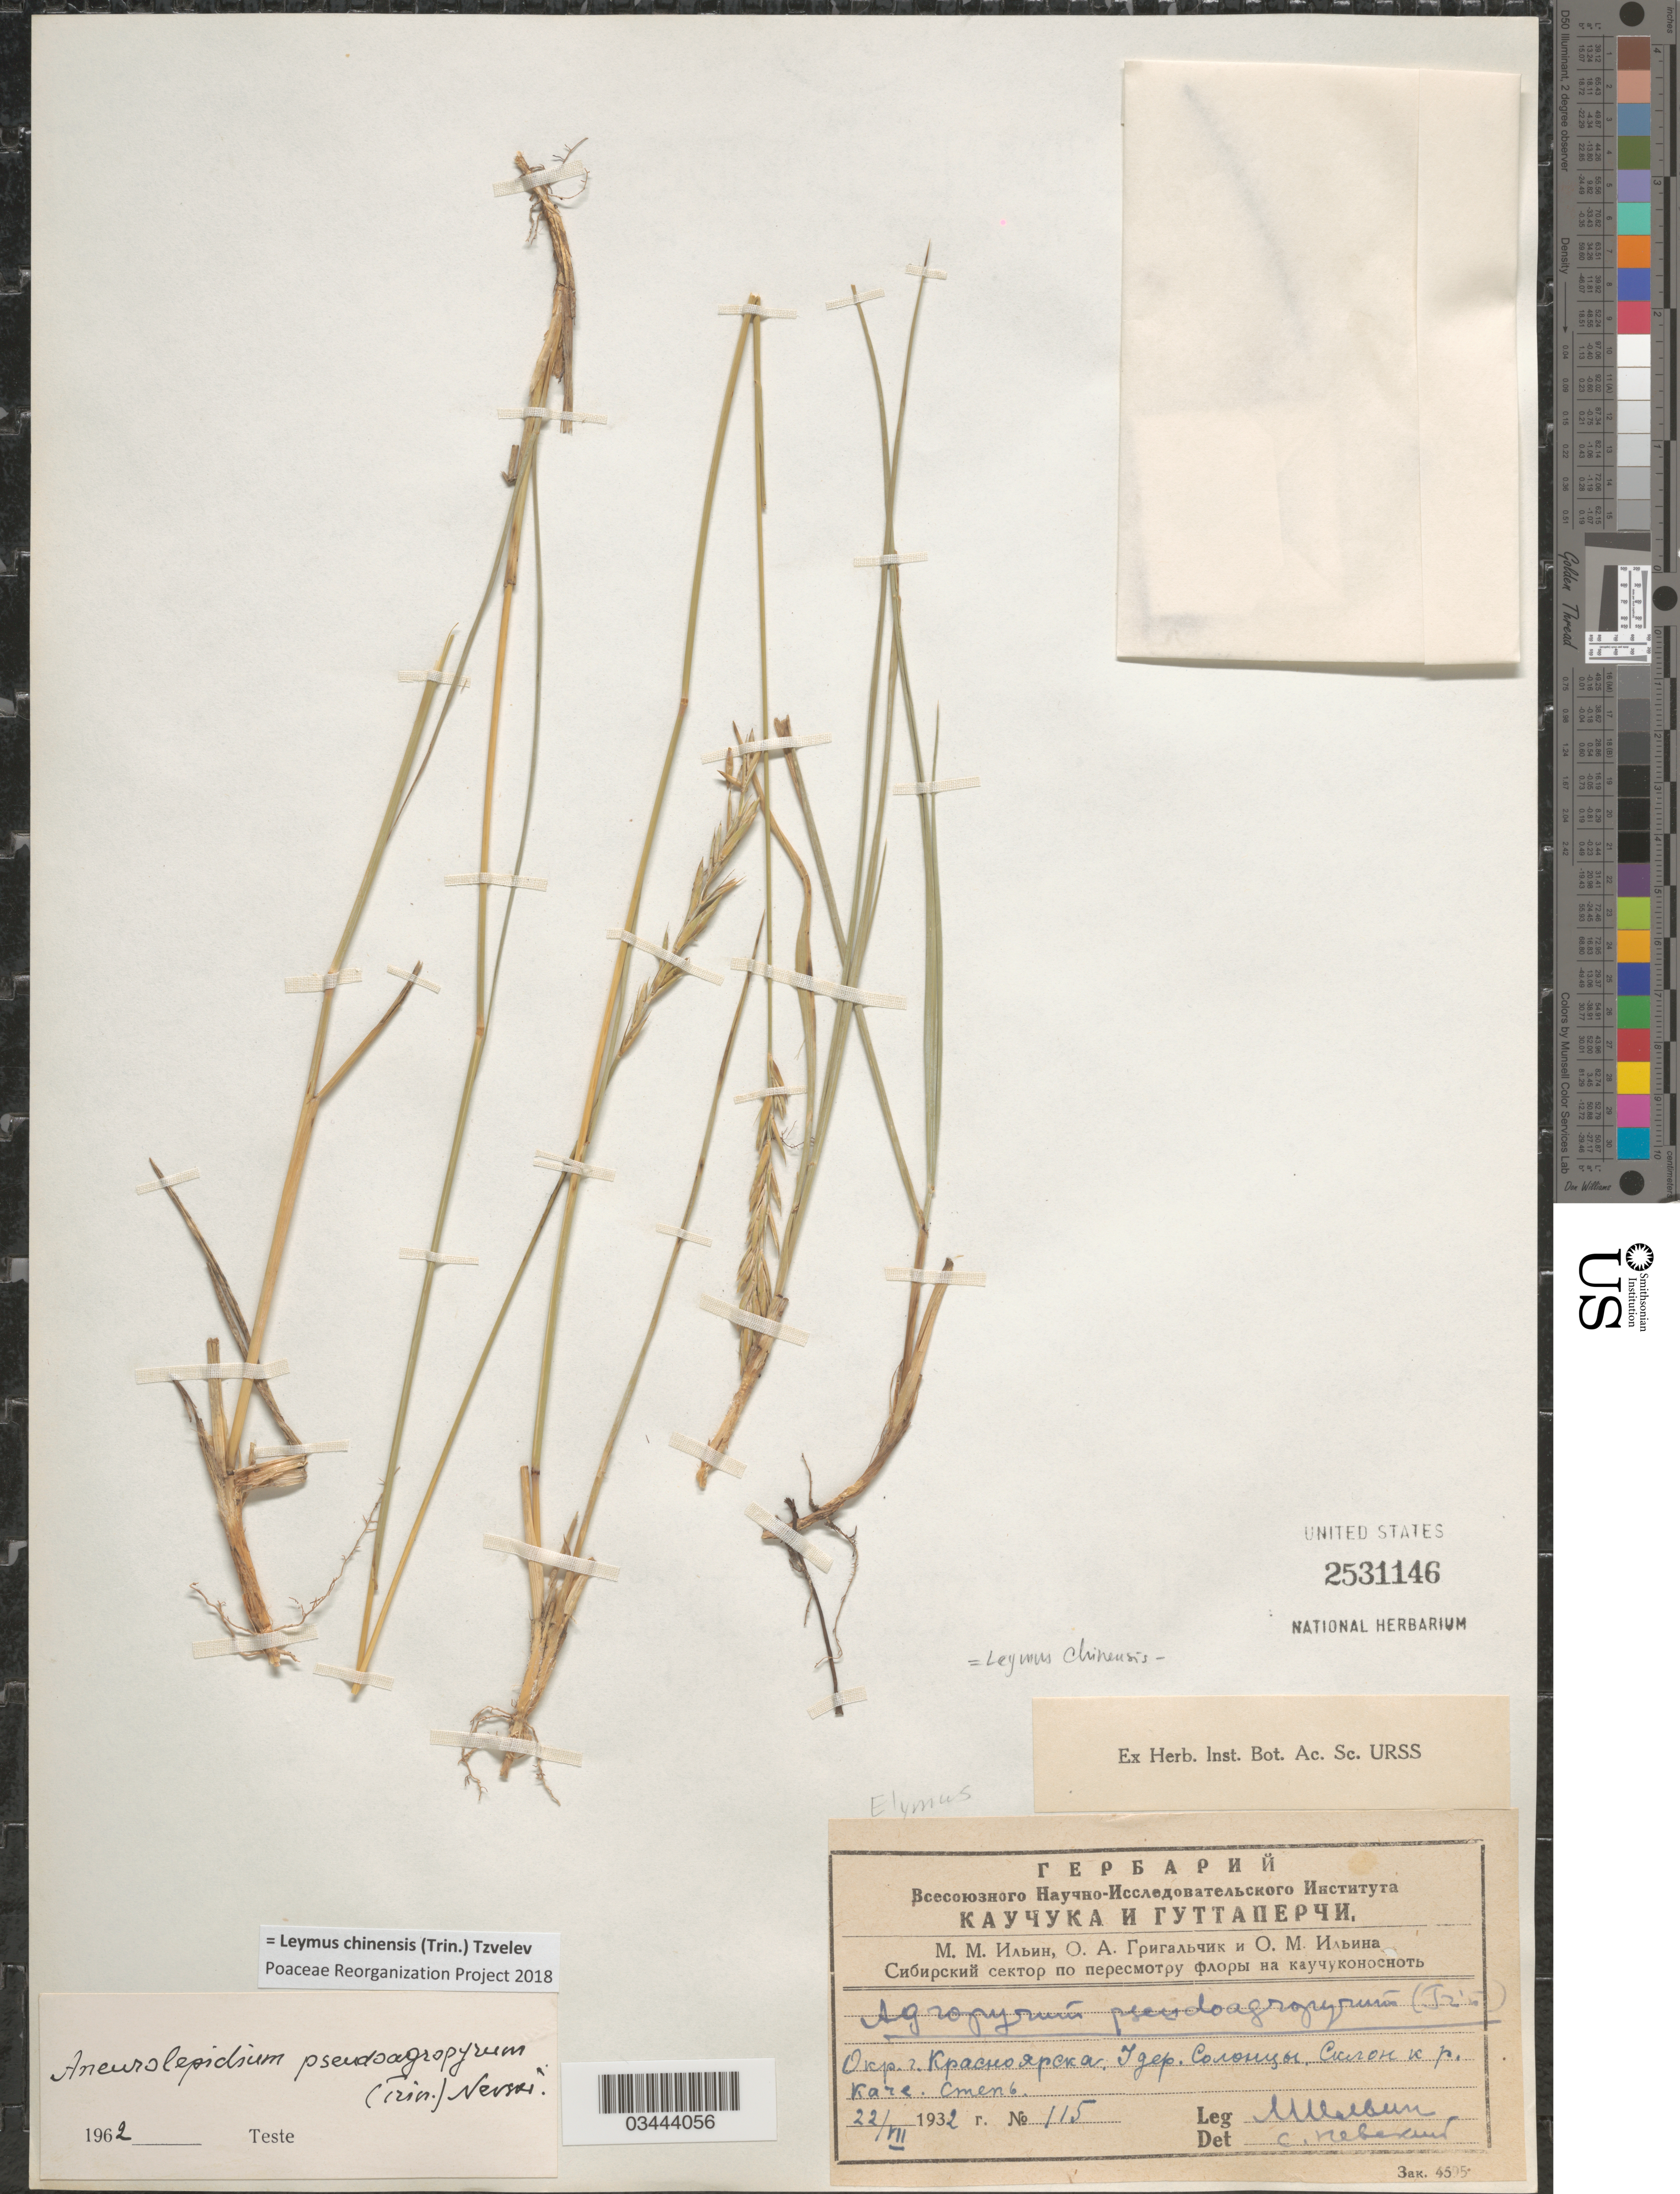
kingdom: Plantae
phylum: Tracheophyta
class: Liliopsida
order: Poales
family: Poaceae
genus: Leymus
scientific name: Leymus chinensis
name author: (Trin.) Tzvelev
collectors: M. Ilina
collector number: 115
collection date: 1932-07-22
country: Russian Federation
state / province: Krasnoyarsk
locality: Vicinity of Krasnoyarsk, near village Solontsy, river Kacha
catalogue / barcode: US 2531146